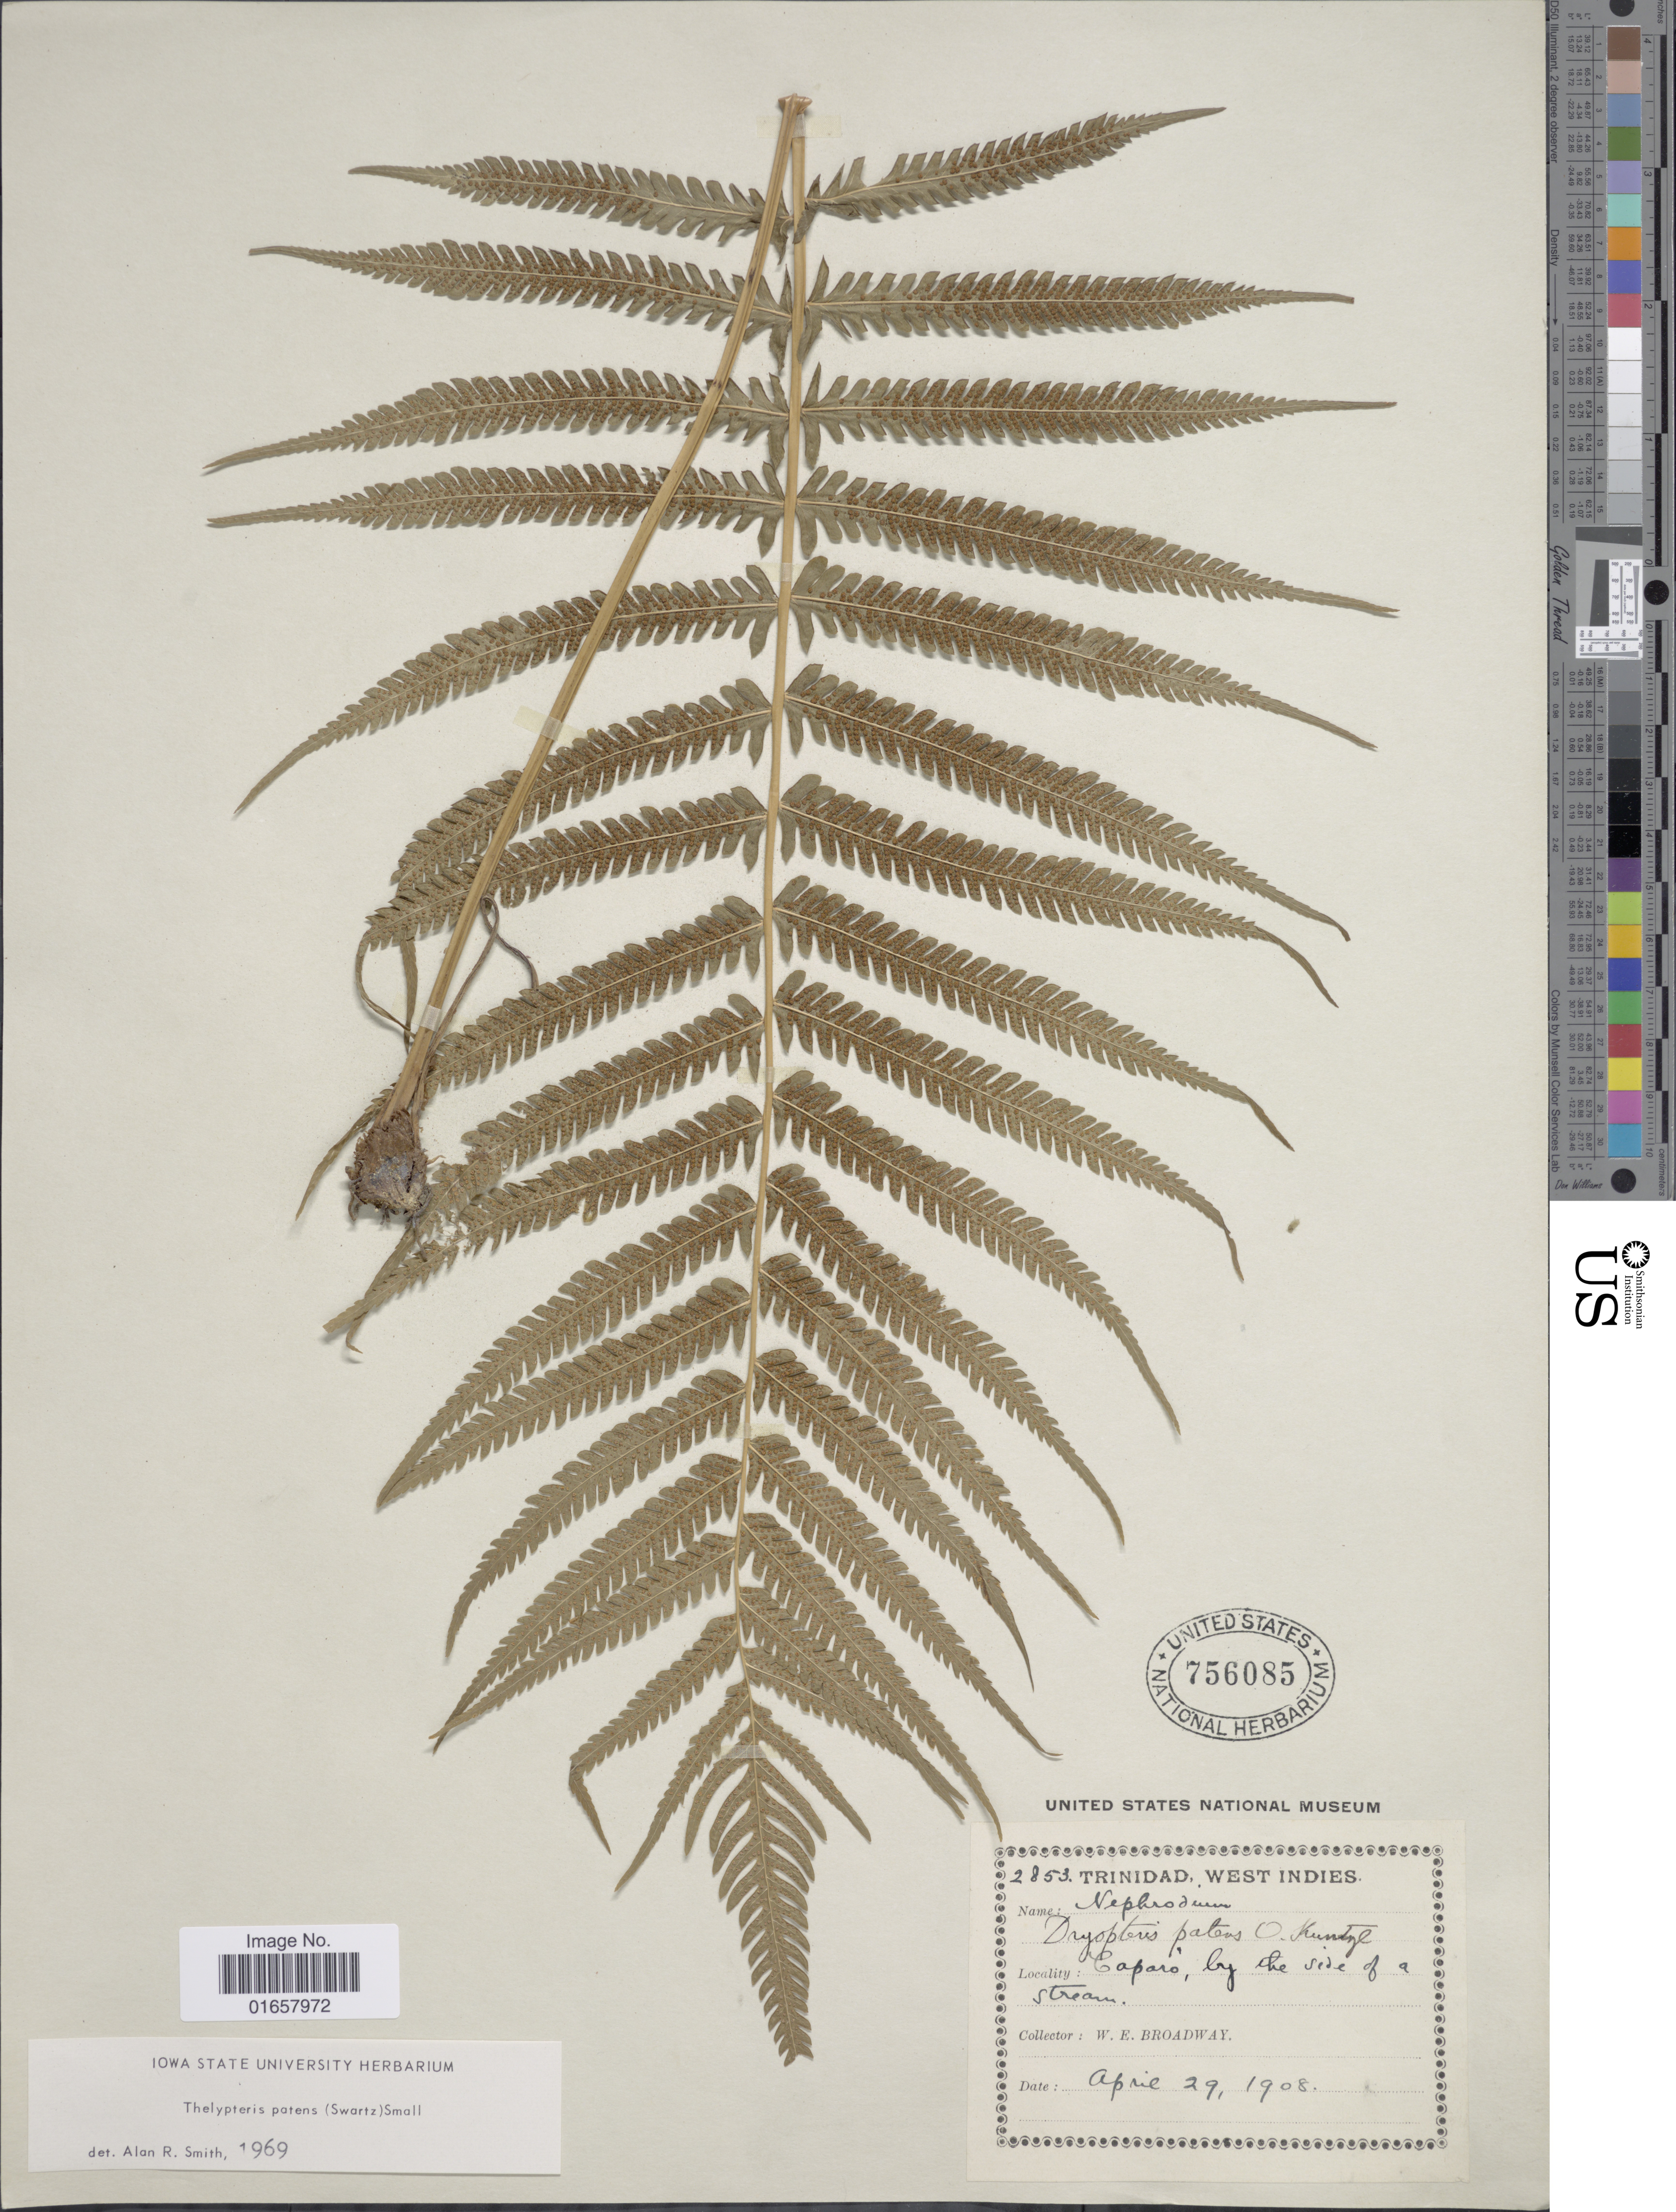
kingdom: Plantae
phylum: Tracheophyta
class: Polypodiopsida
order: Polypodiales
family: Thelypteridaceae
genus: Christella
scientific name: Christella patens var. patens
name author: (Sw.) Holttum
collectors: W. E. Broadway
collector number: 2853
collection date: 1908-04-29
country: Trinidad and Tobago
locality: Trinidad, West Indies, Caparo, by the side of a stream.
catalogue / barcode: US 756085